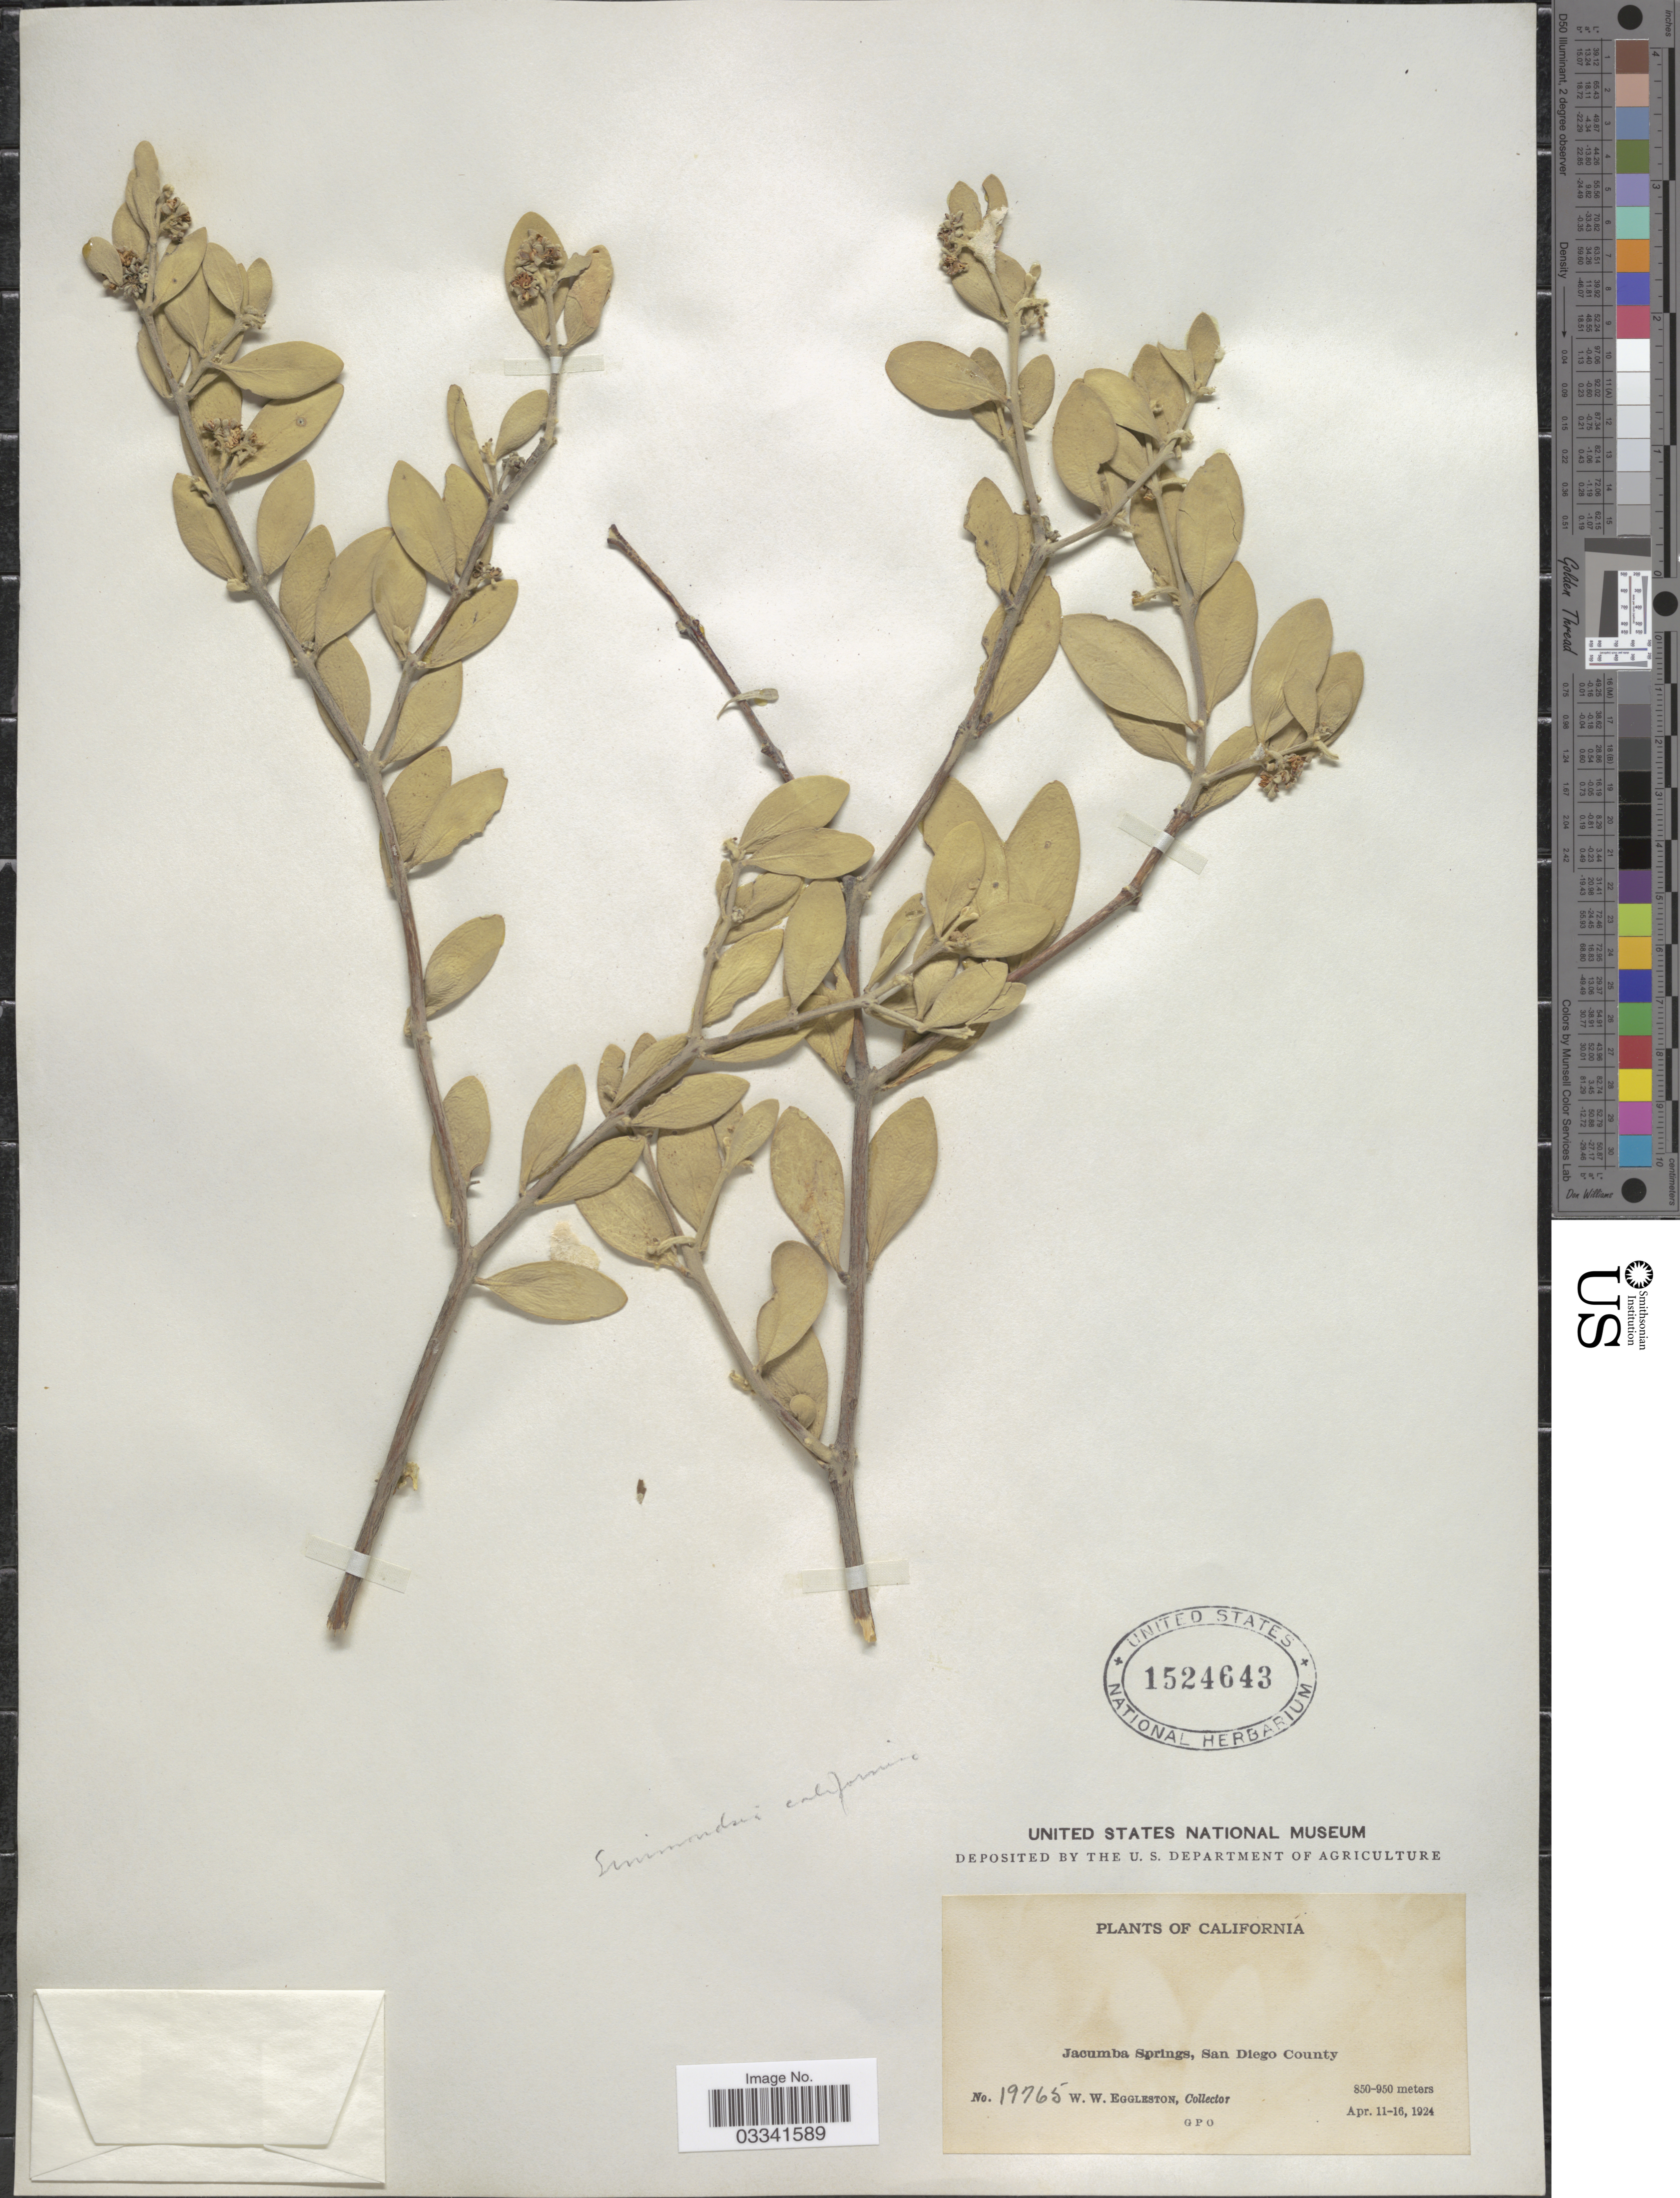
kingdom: Plantae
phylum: Tracheophyta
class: Magnoliopsida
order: Caryophyllales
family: Simmondsiaceae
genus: Simmondsia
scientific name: Simmondsia chinensis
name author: (Link) C.K. Schneid.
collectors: W. W. Eggleston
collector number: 19765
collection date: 1924-04-11/1924-04-16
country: United States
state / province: California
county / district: San Diego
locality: Jacumba Springs, San Diego County.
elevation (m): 850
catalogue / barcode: US 1524643